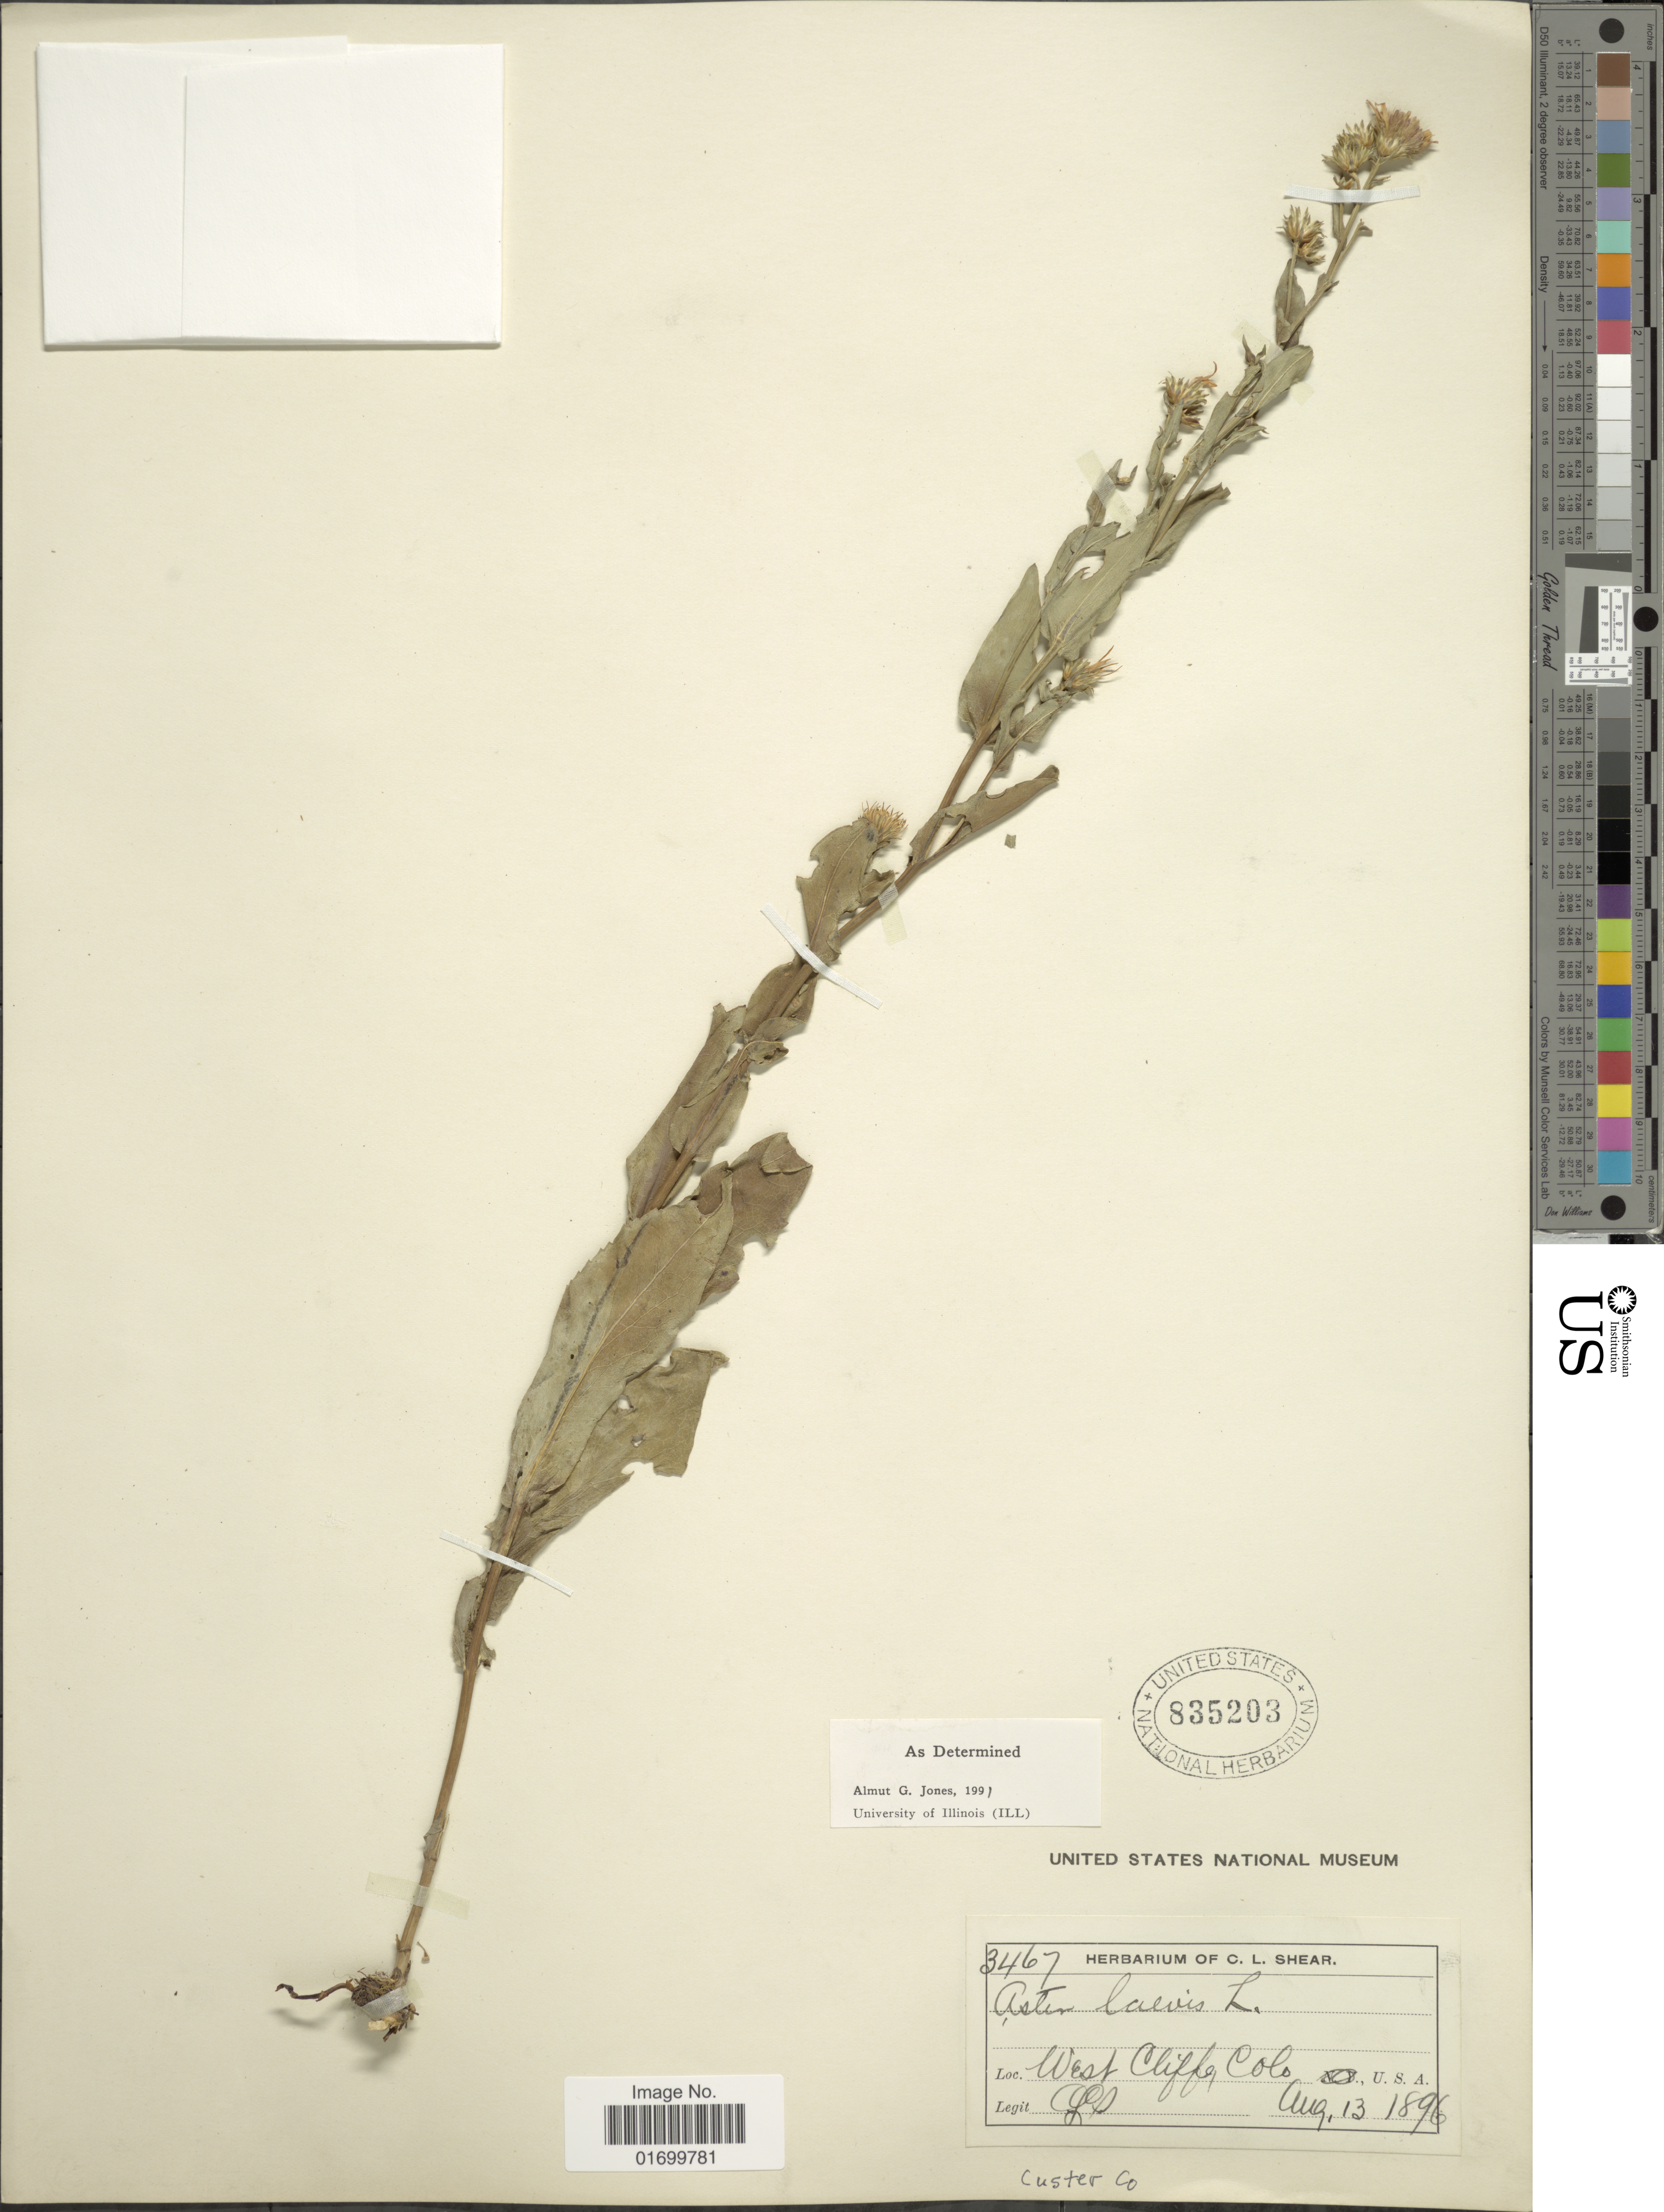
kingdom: Plantae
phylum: Tracheophyta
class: Magnoliopsida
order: Asterales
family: Asteraceae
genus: Symphyotrichum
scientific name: Symphyotrichum laeve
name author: (L.) Á. Löve & D. Löve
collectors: C. L. Shear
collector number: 3467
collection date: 1896-08-13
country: United States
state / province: Colorado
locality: West Cliffs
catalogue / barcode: US 835203